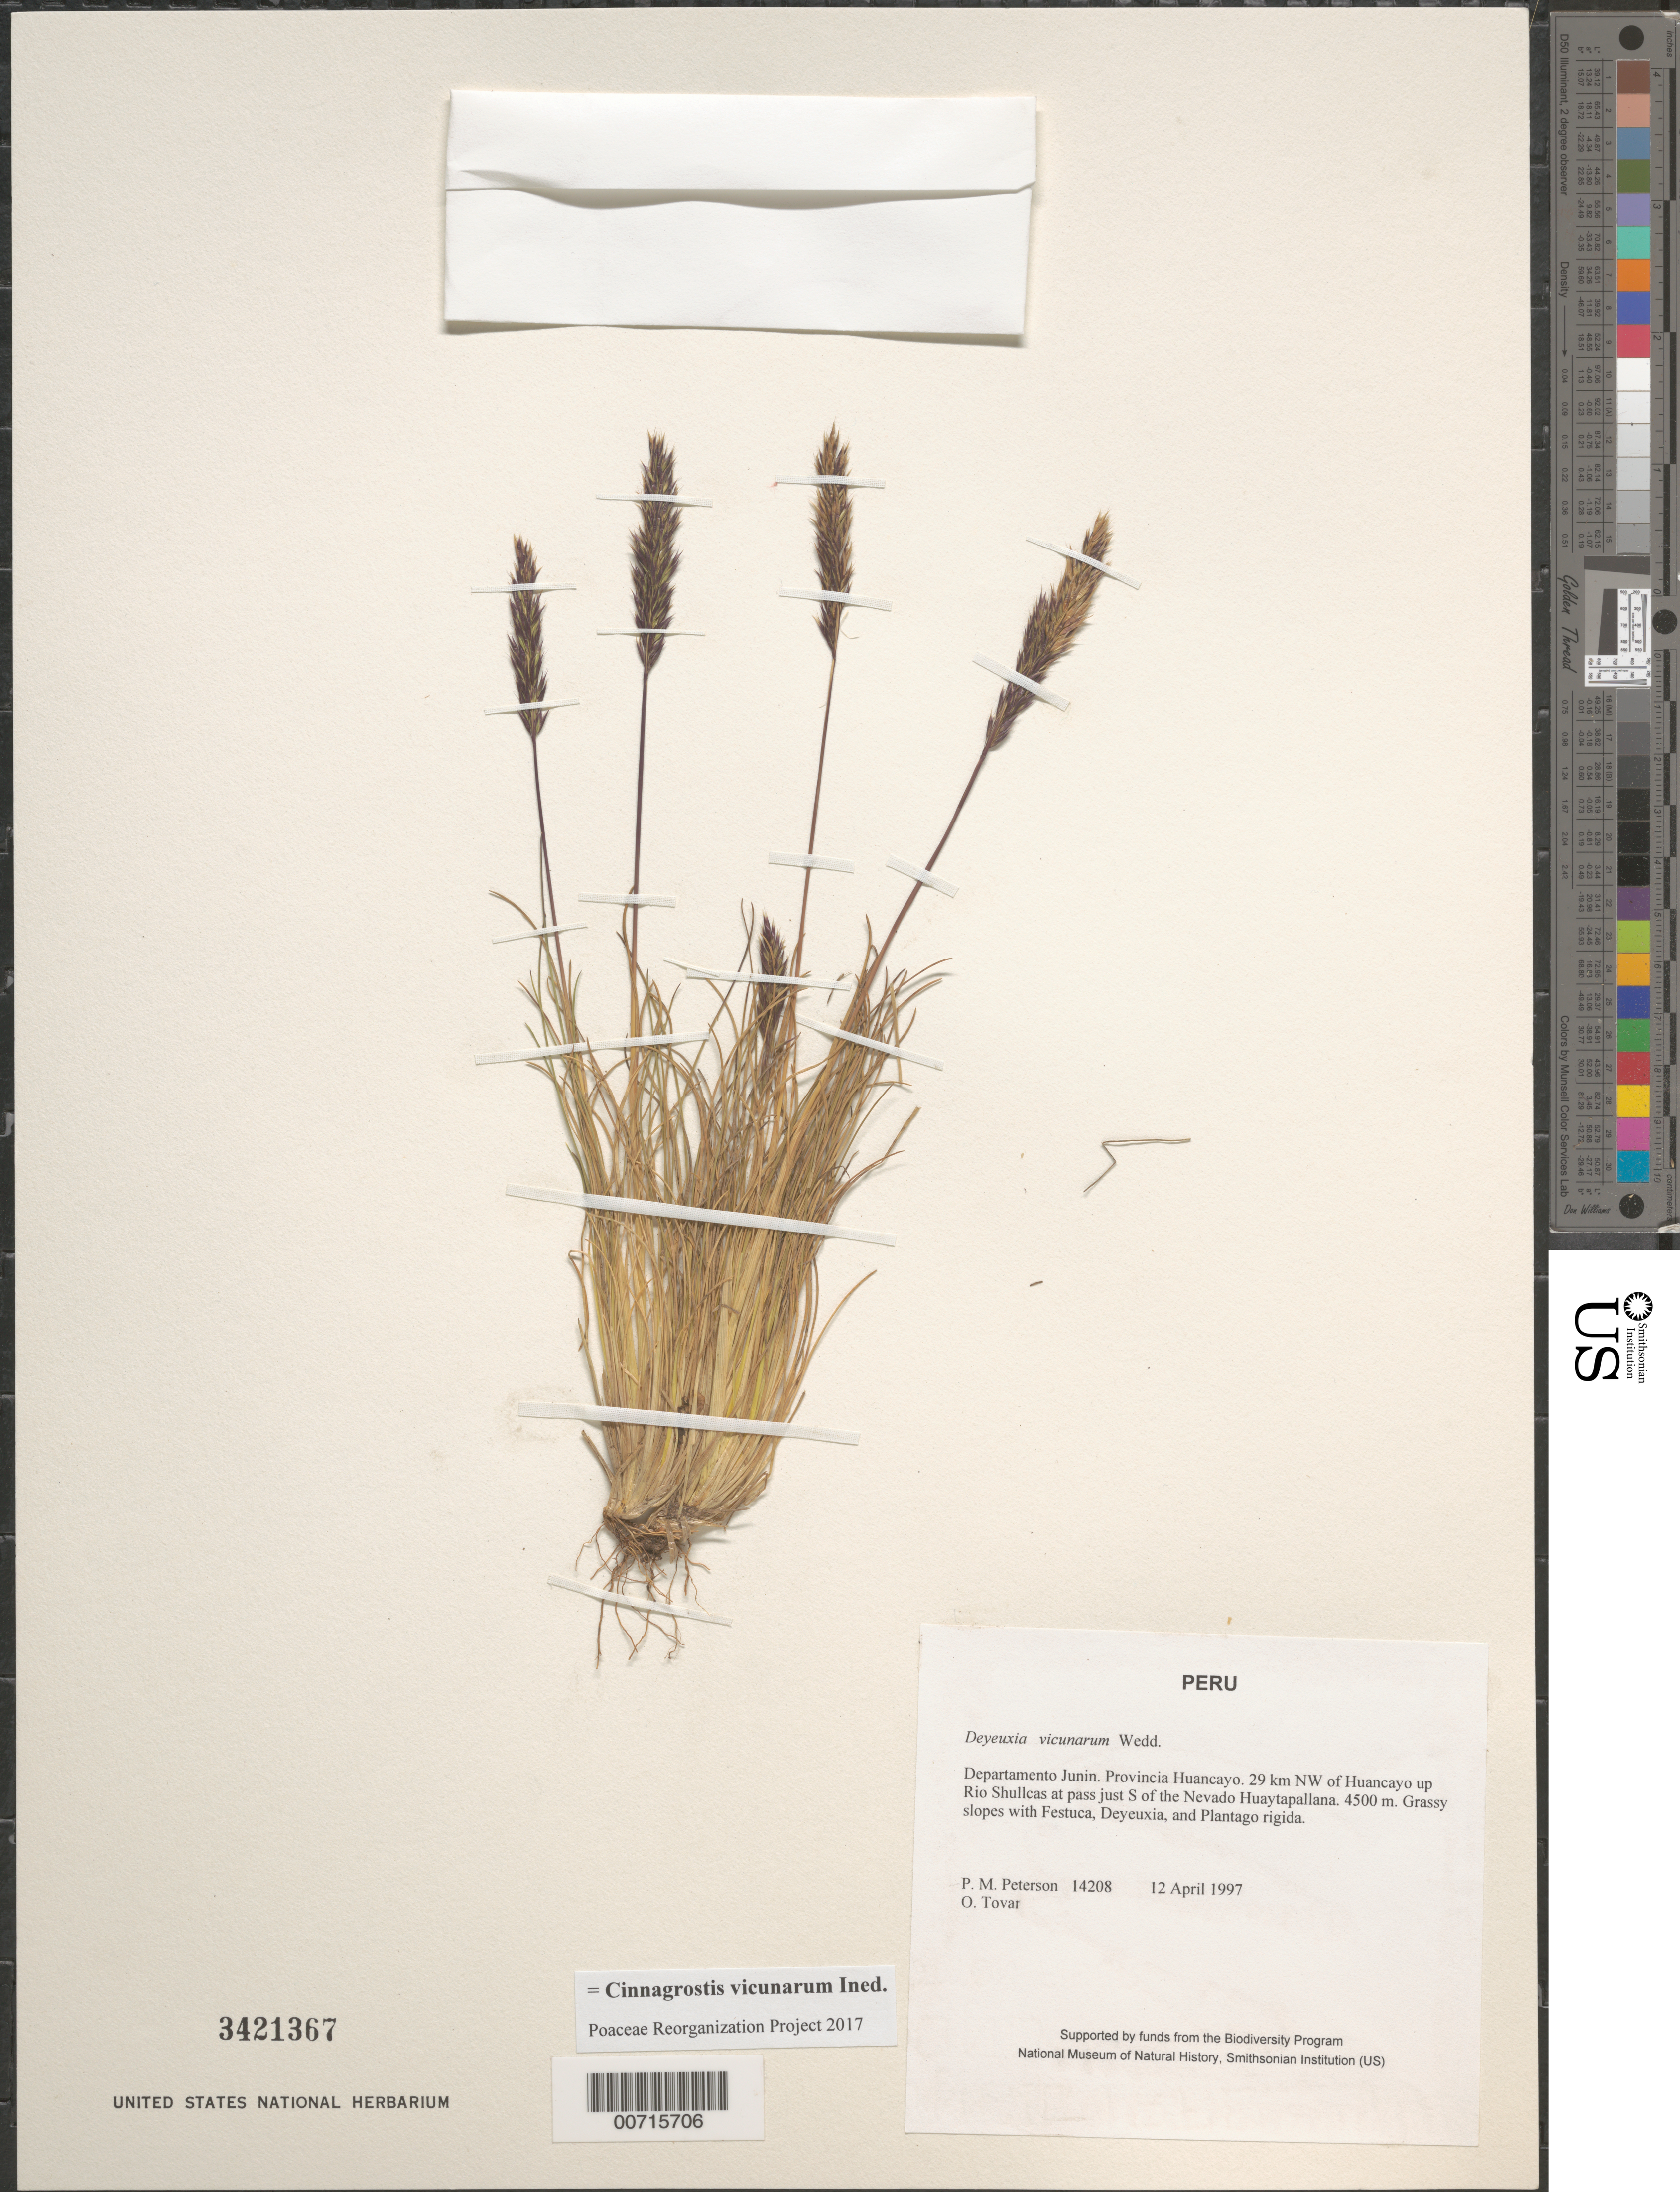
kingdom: Plantae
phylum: Tracheophyta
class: Liliopsida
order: Poales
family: Poaceae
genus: Cinnagrostis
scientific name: Cinnagrostis vicunarum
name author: (Wedd.) P.M. Peterson et al.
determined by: Poaceae Reorganization Project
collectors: P. M. Peterson & Ó. Tovar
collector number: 14208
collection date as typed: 12 Apr 1997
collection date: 1997-04-12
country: Peru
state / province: Junín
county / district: Huancayo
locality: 29 km NW of Huancayo up Rio Shullcas at pass just S of the Nevado Huaytapallana.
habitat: Grassy slopes with Festuca, Deyeuxia, and Plantago rigida.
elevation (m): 4500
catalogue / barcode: US 3421367